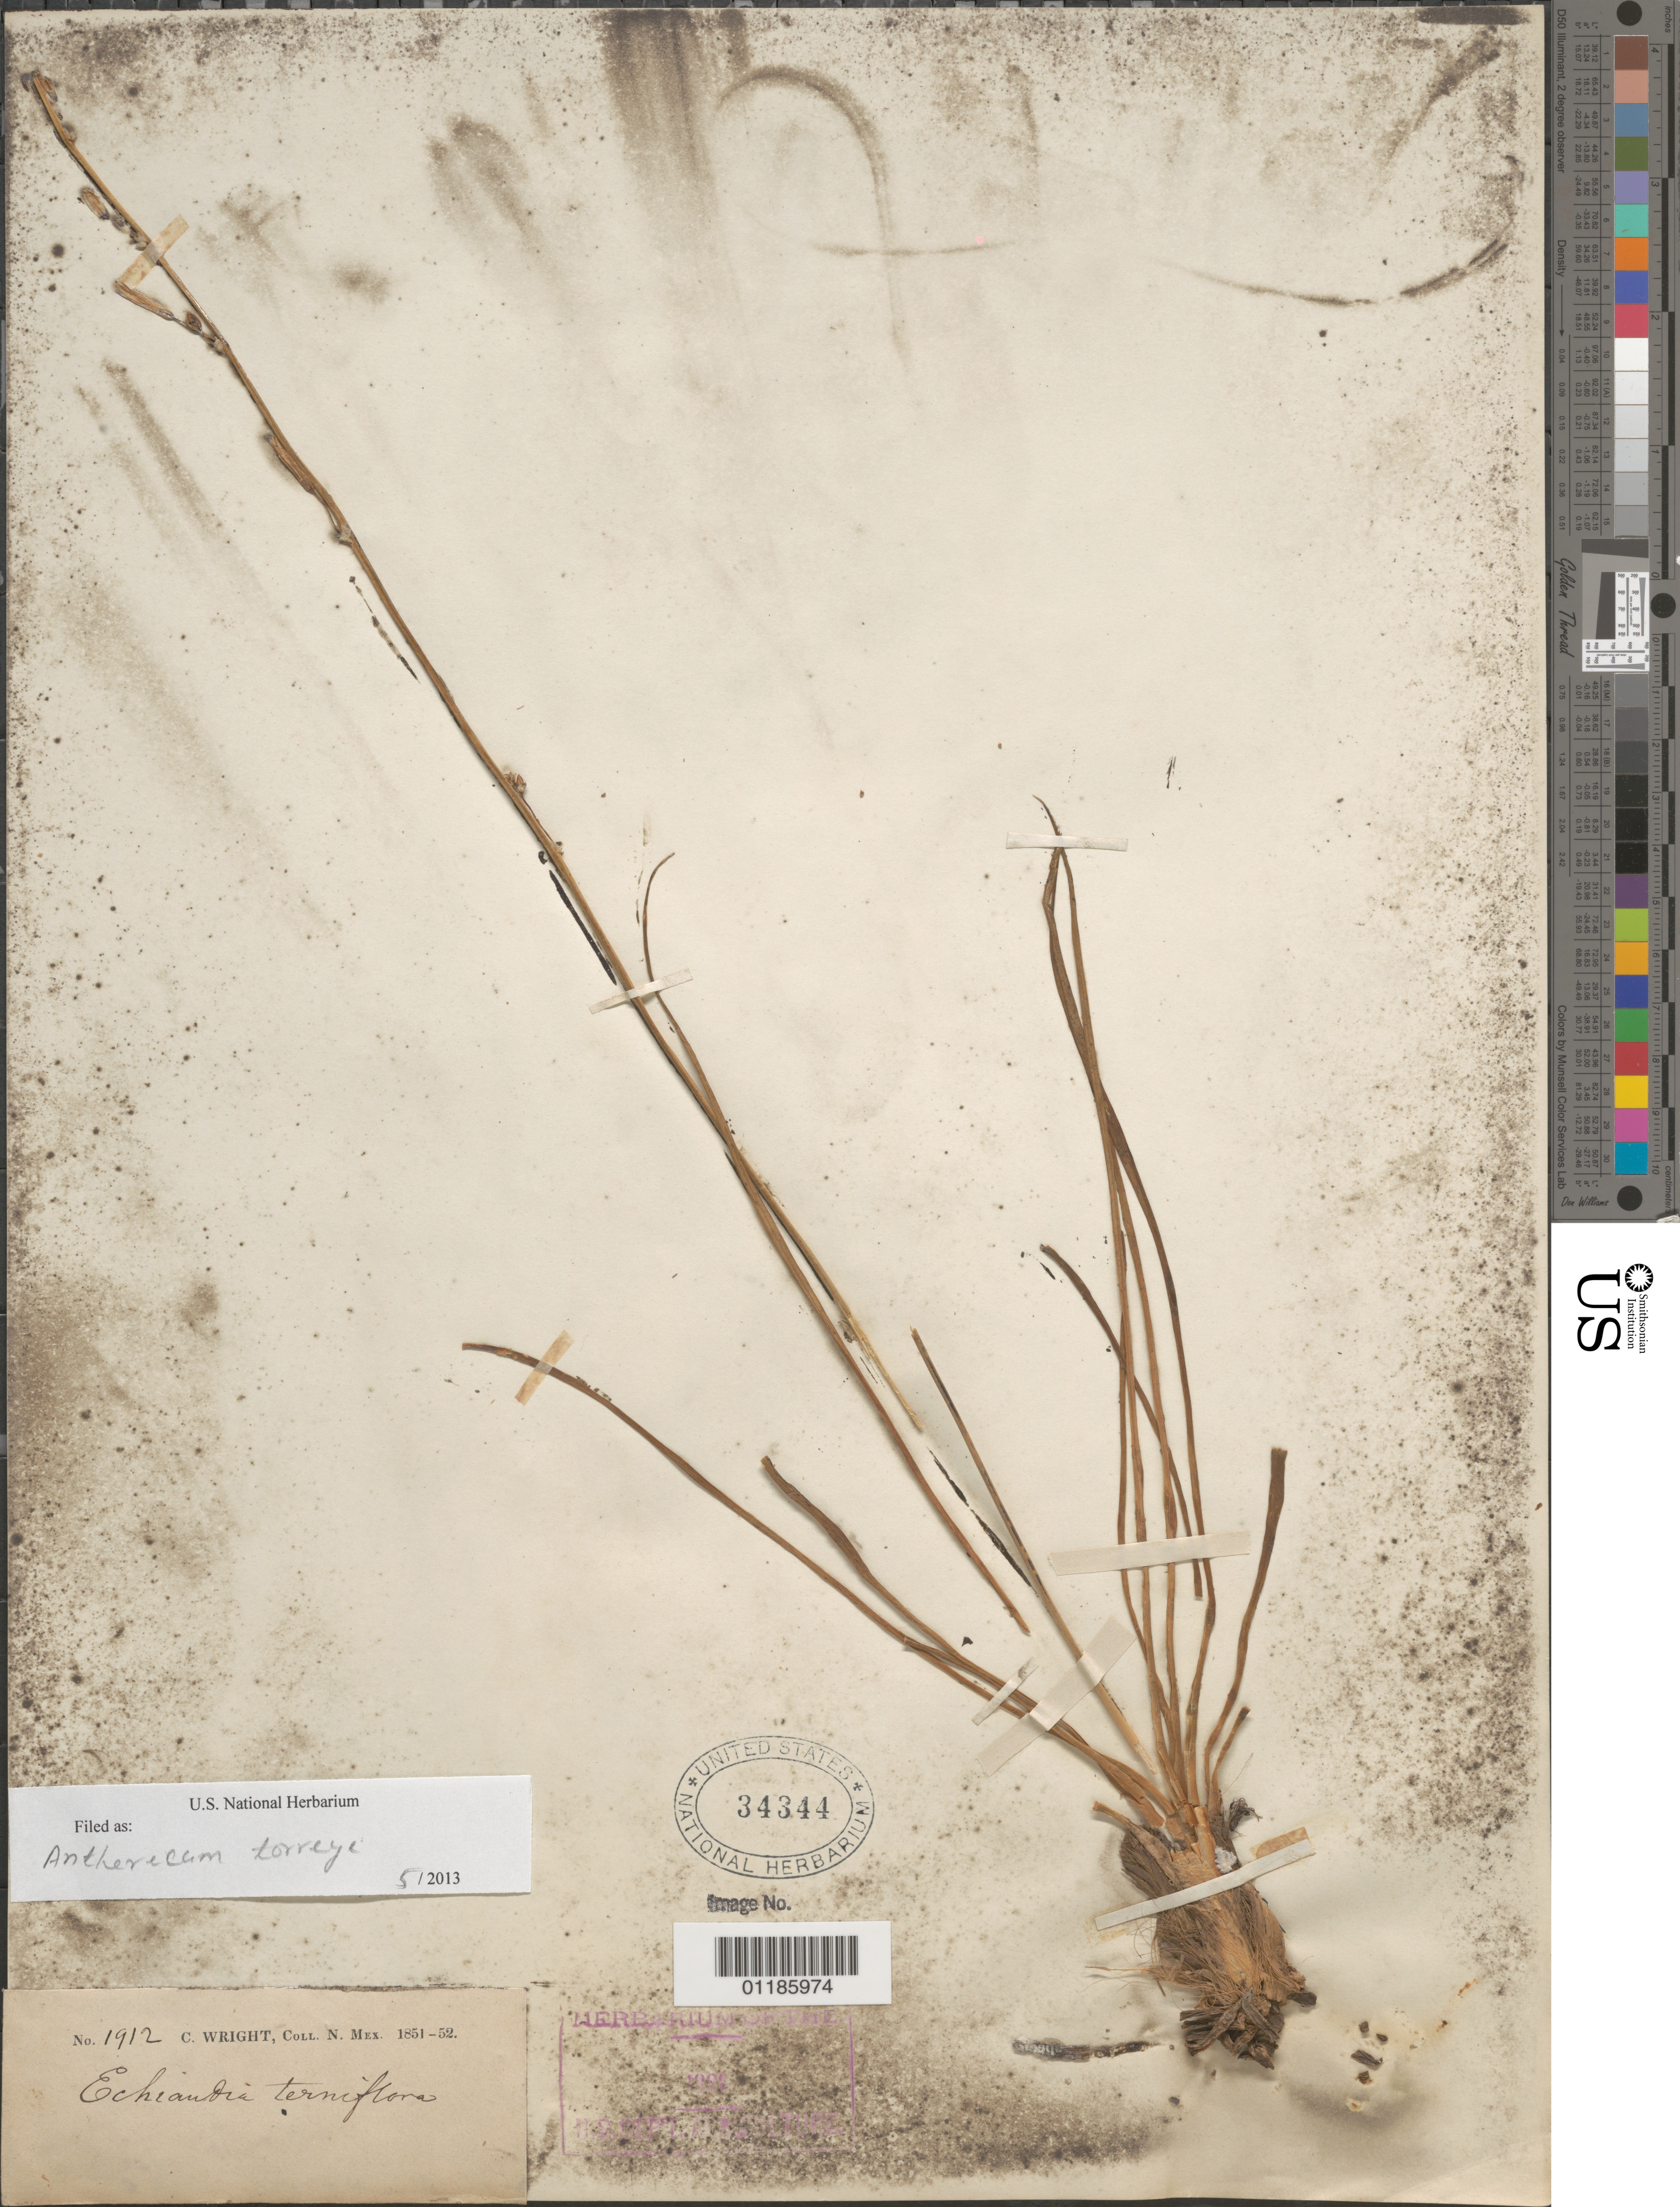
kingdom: Plantae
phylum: Tracheophyta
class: Liliopsida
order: Asparagales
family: Asparagaceae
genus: Anthericum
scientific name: Anthericum torreyi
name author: Baker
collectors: C. Wright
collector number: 1912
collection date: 1851/1852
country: United States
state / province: New Mexico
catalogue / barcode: US 34344